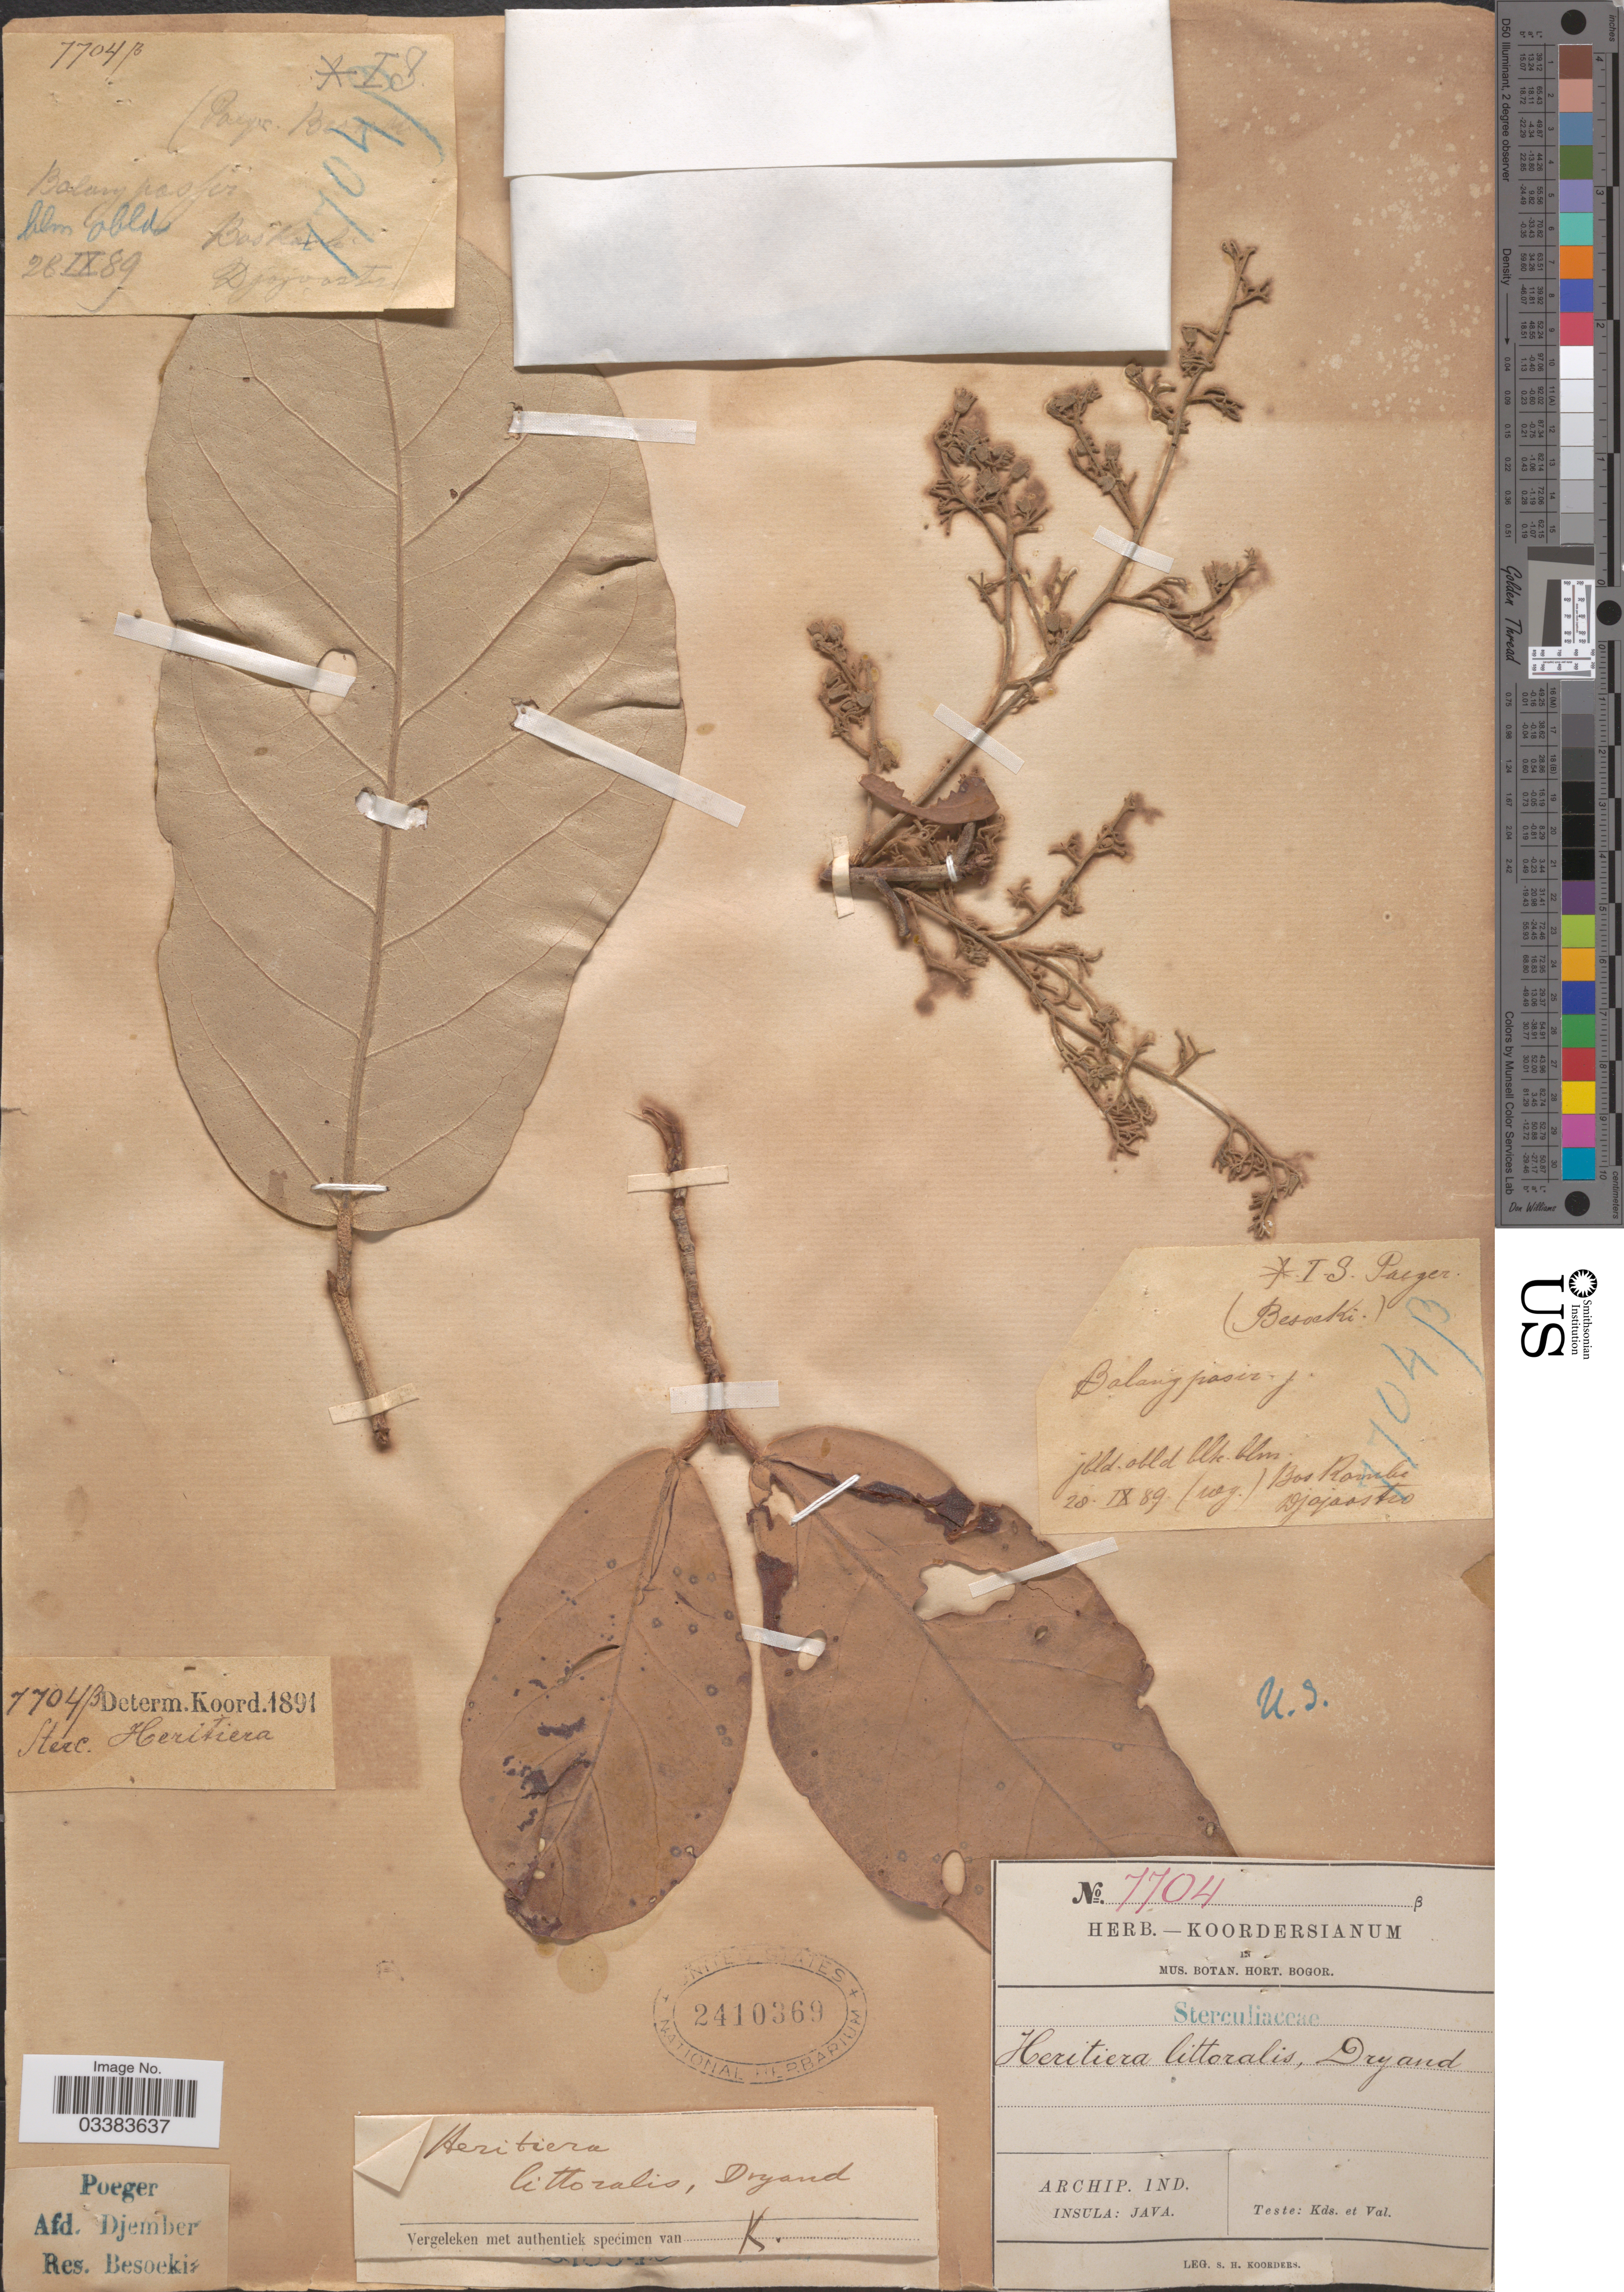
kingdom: Plantae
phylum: Tracheophyta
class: Magnoliopsida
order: Malvales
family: Malvaceae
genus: Heritiera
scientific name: Heritiera littoralis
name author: Aiton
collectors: S. H. Koorders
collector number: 7704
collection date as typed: Transcribed d/m/y: 28/9/89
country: Indonesia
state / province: Java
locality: Archip. Ind. Insula: Java.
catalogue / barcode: US 2410369